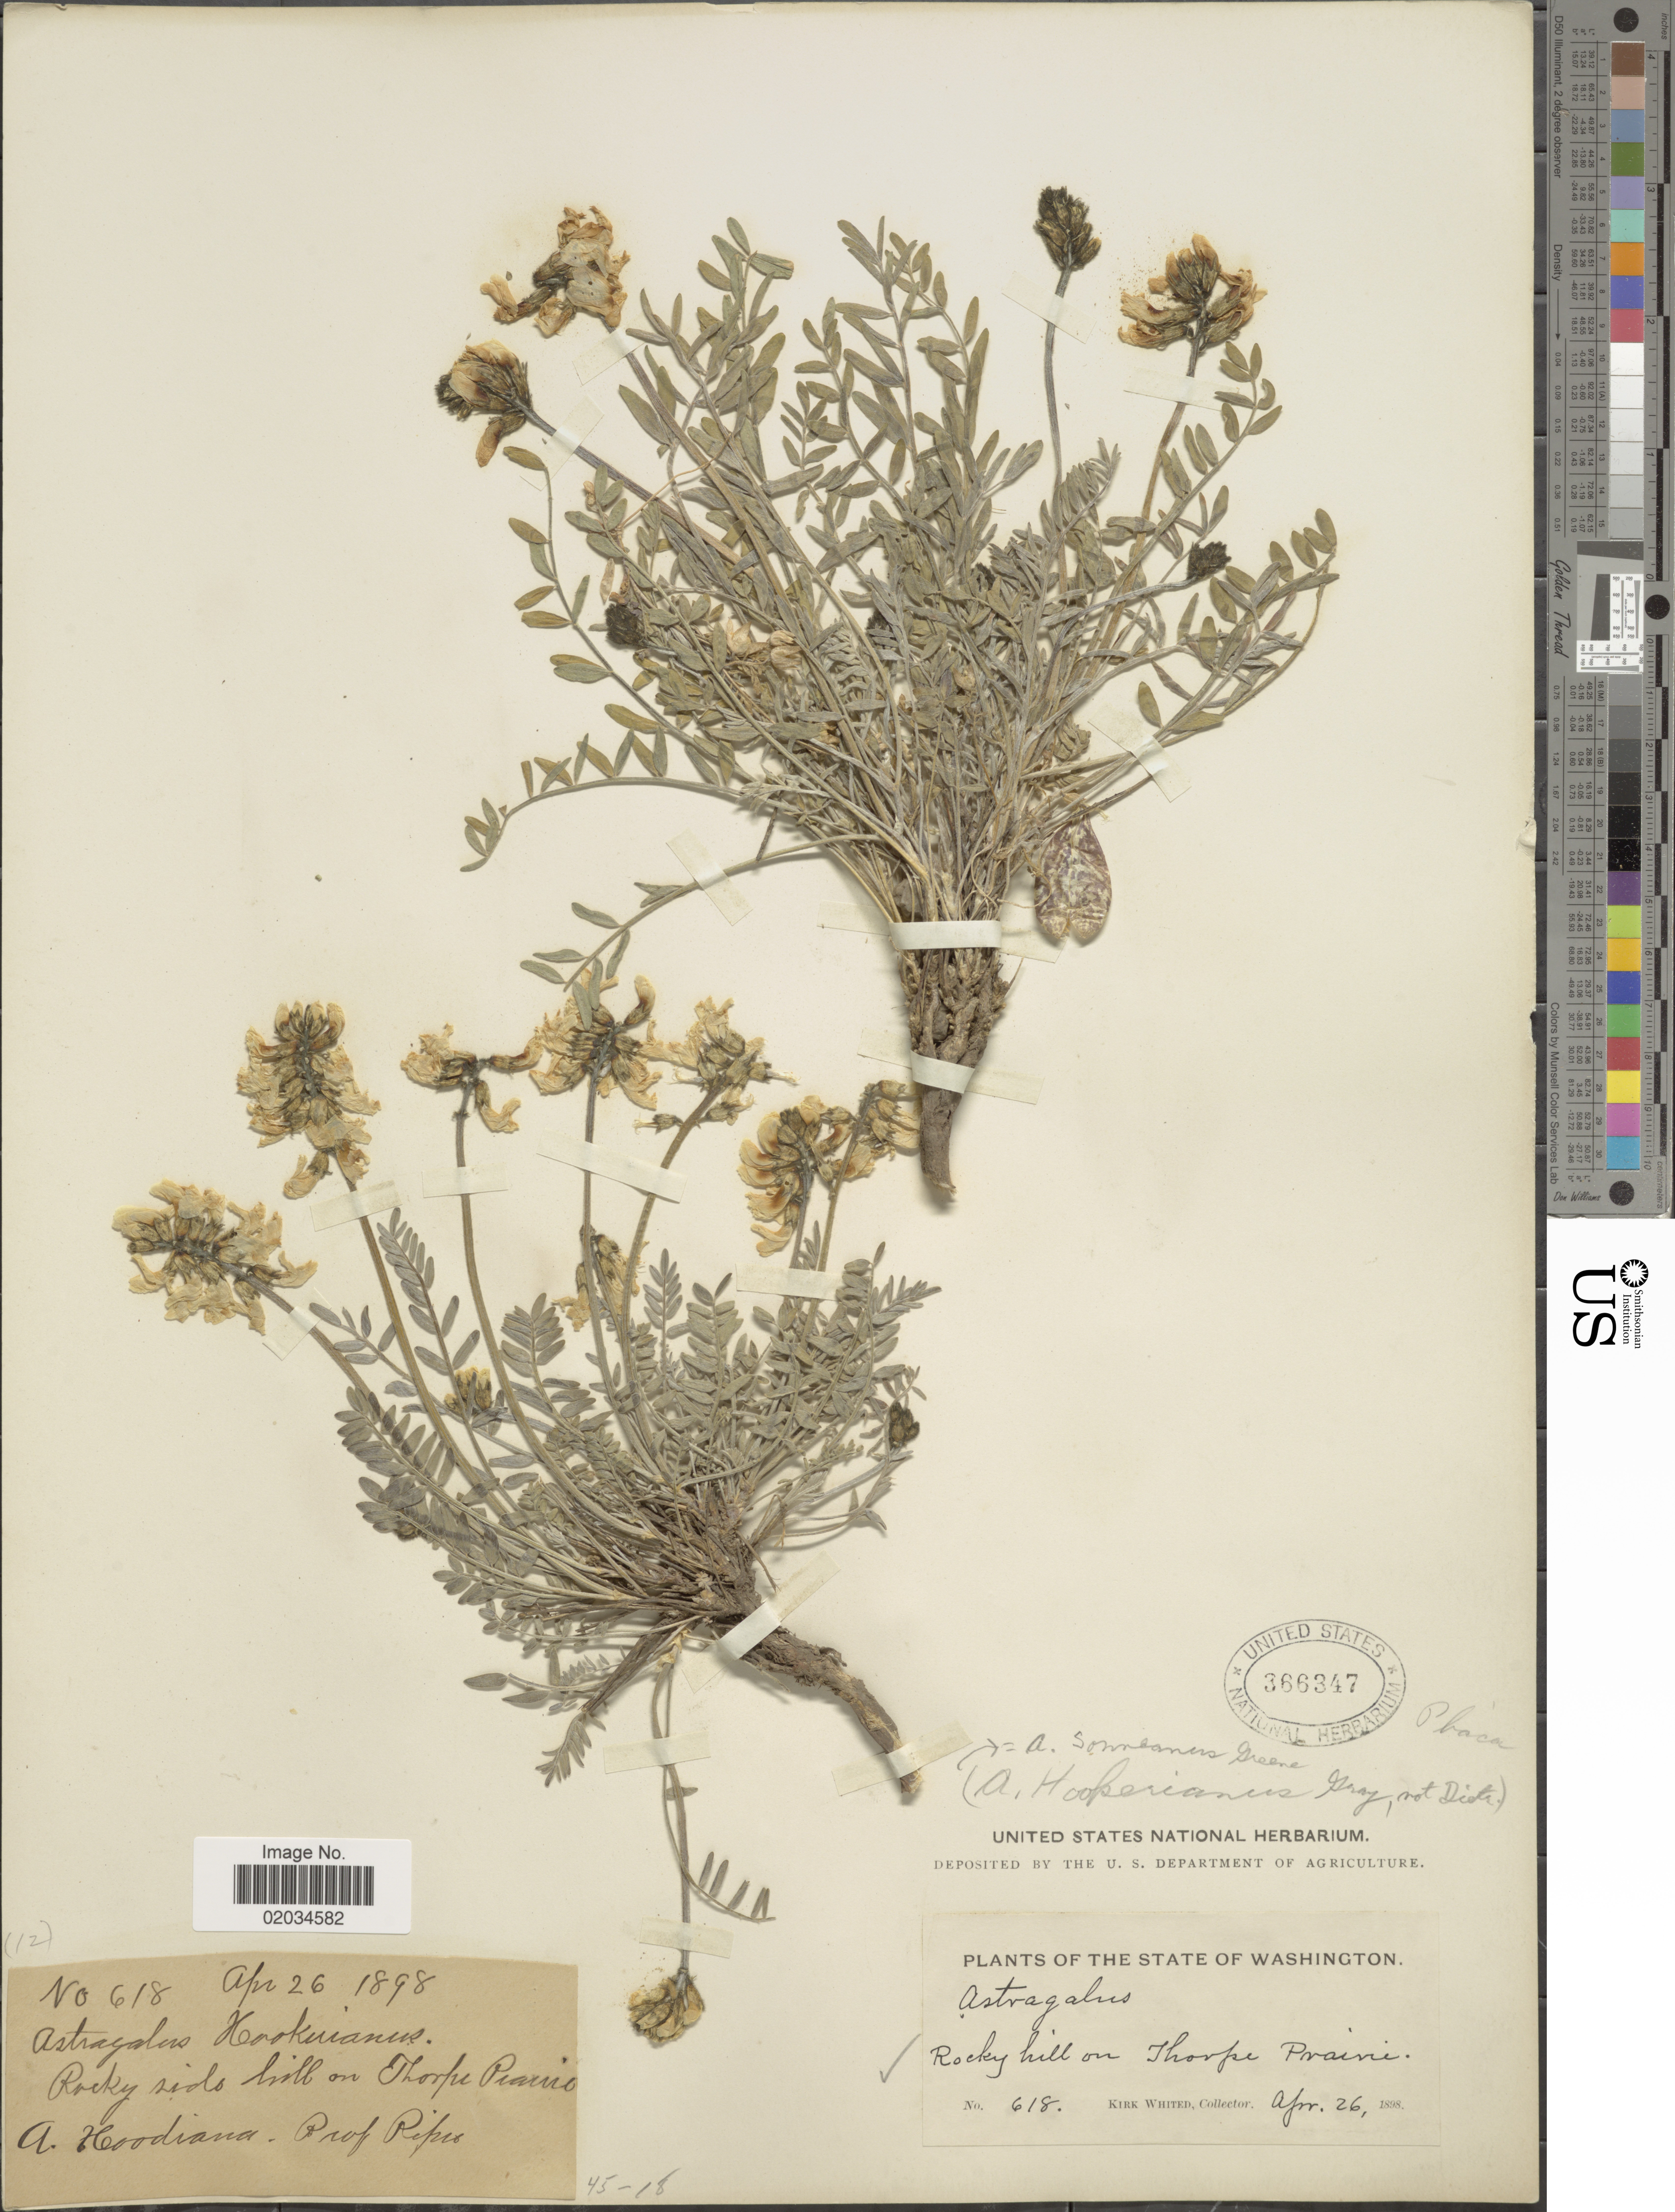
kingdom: Plantae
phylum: Tracheophyta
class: Magnoliopsida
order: Fabales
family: Fabaceae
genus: Astragalus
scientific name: Astragalus sonneanus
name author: Greene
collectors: K. Whited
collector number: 618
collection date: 1898-04-26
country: United States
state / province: Washington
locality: Rocky hill on Thorpe Prairie.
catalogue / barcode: US 366347